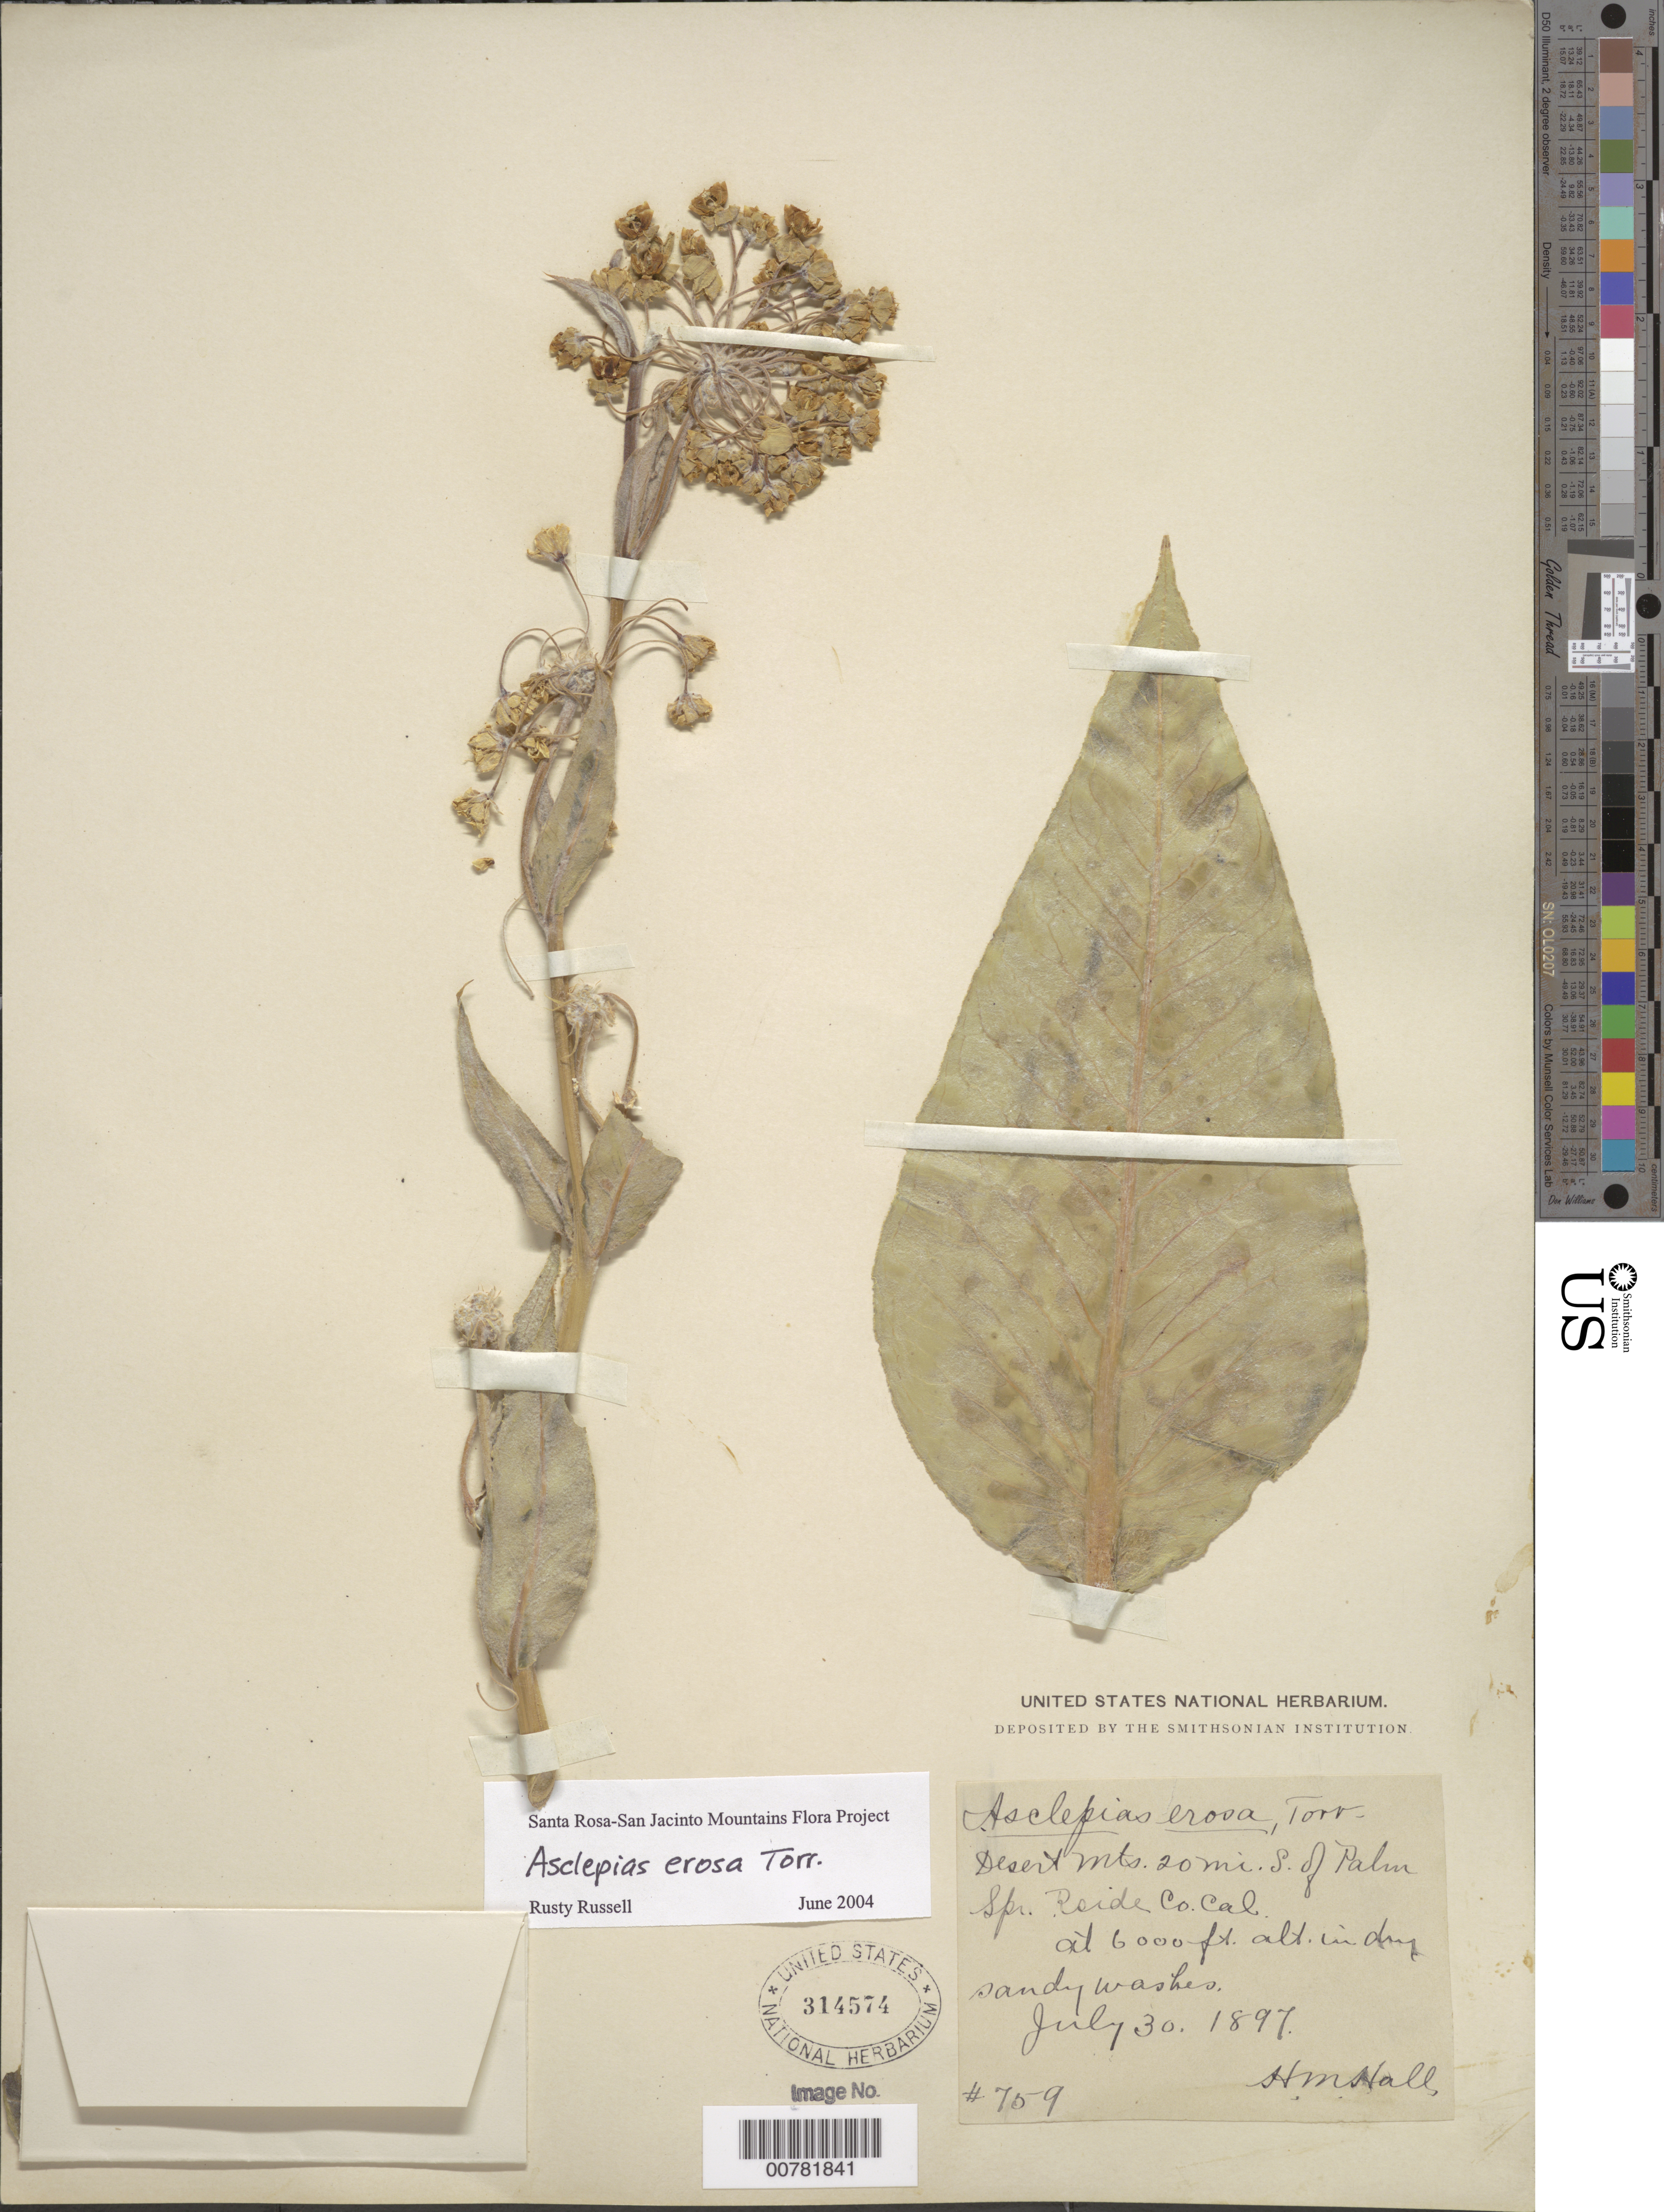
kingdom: Plantae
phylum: Tracheophyta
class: Magnoliopsida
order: Gentianales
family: Apocynaceae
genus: Asclepias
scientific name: Asclepias erosa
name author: Torr.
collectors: H. M. Hall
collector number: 759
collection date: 1897-07-30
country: United States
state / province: California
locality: Desert Mts. 20 mi. S. of Palm Spr. Reide Co.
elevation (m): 1829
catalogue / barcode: US 314574